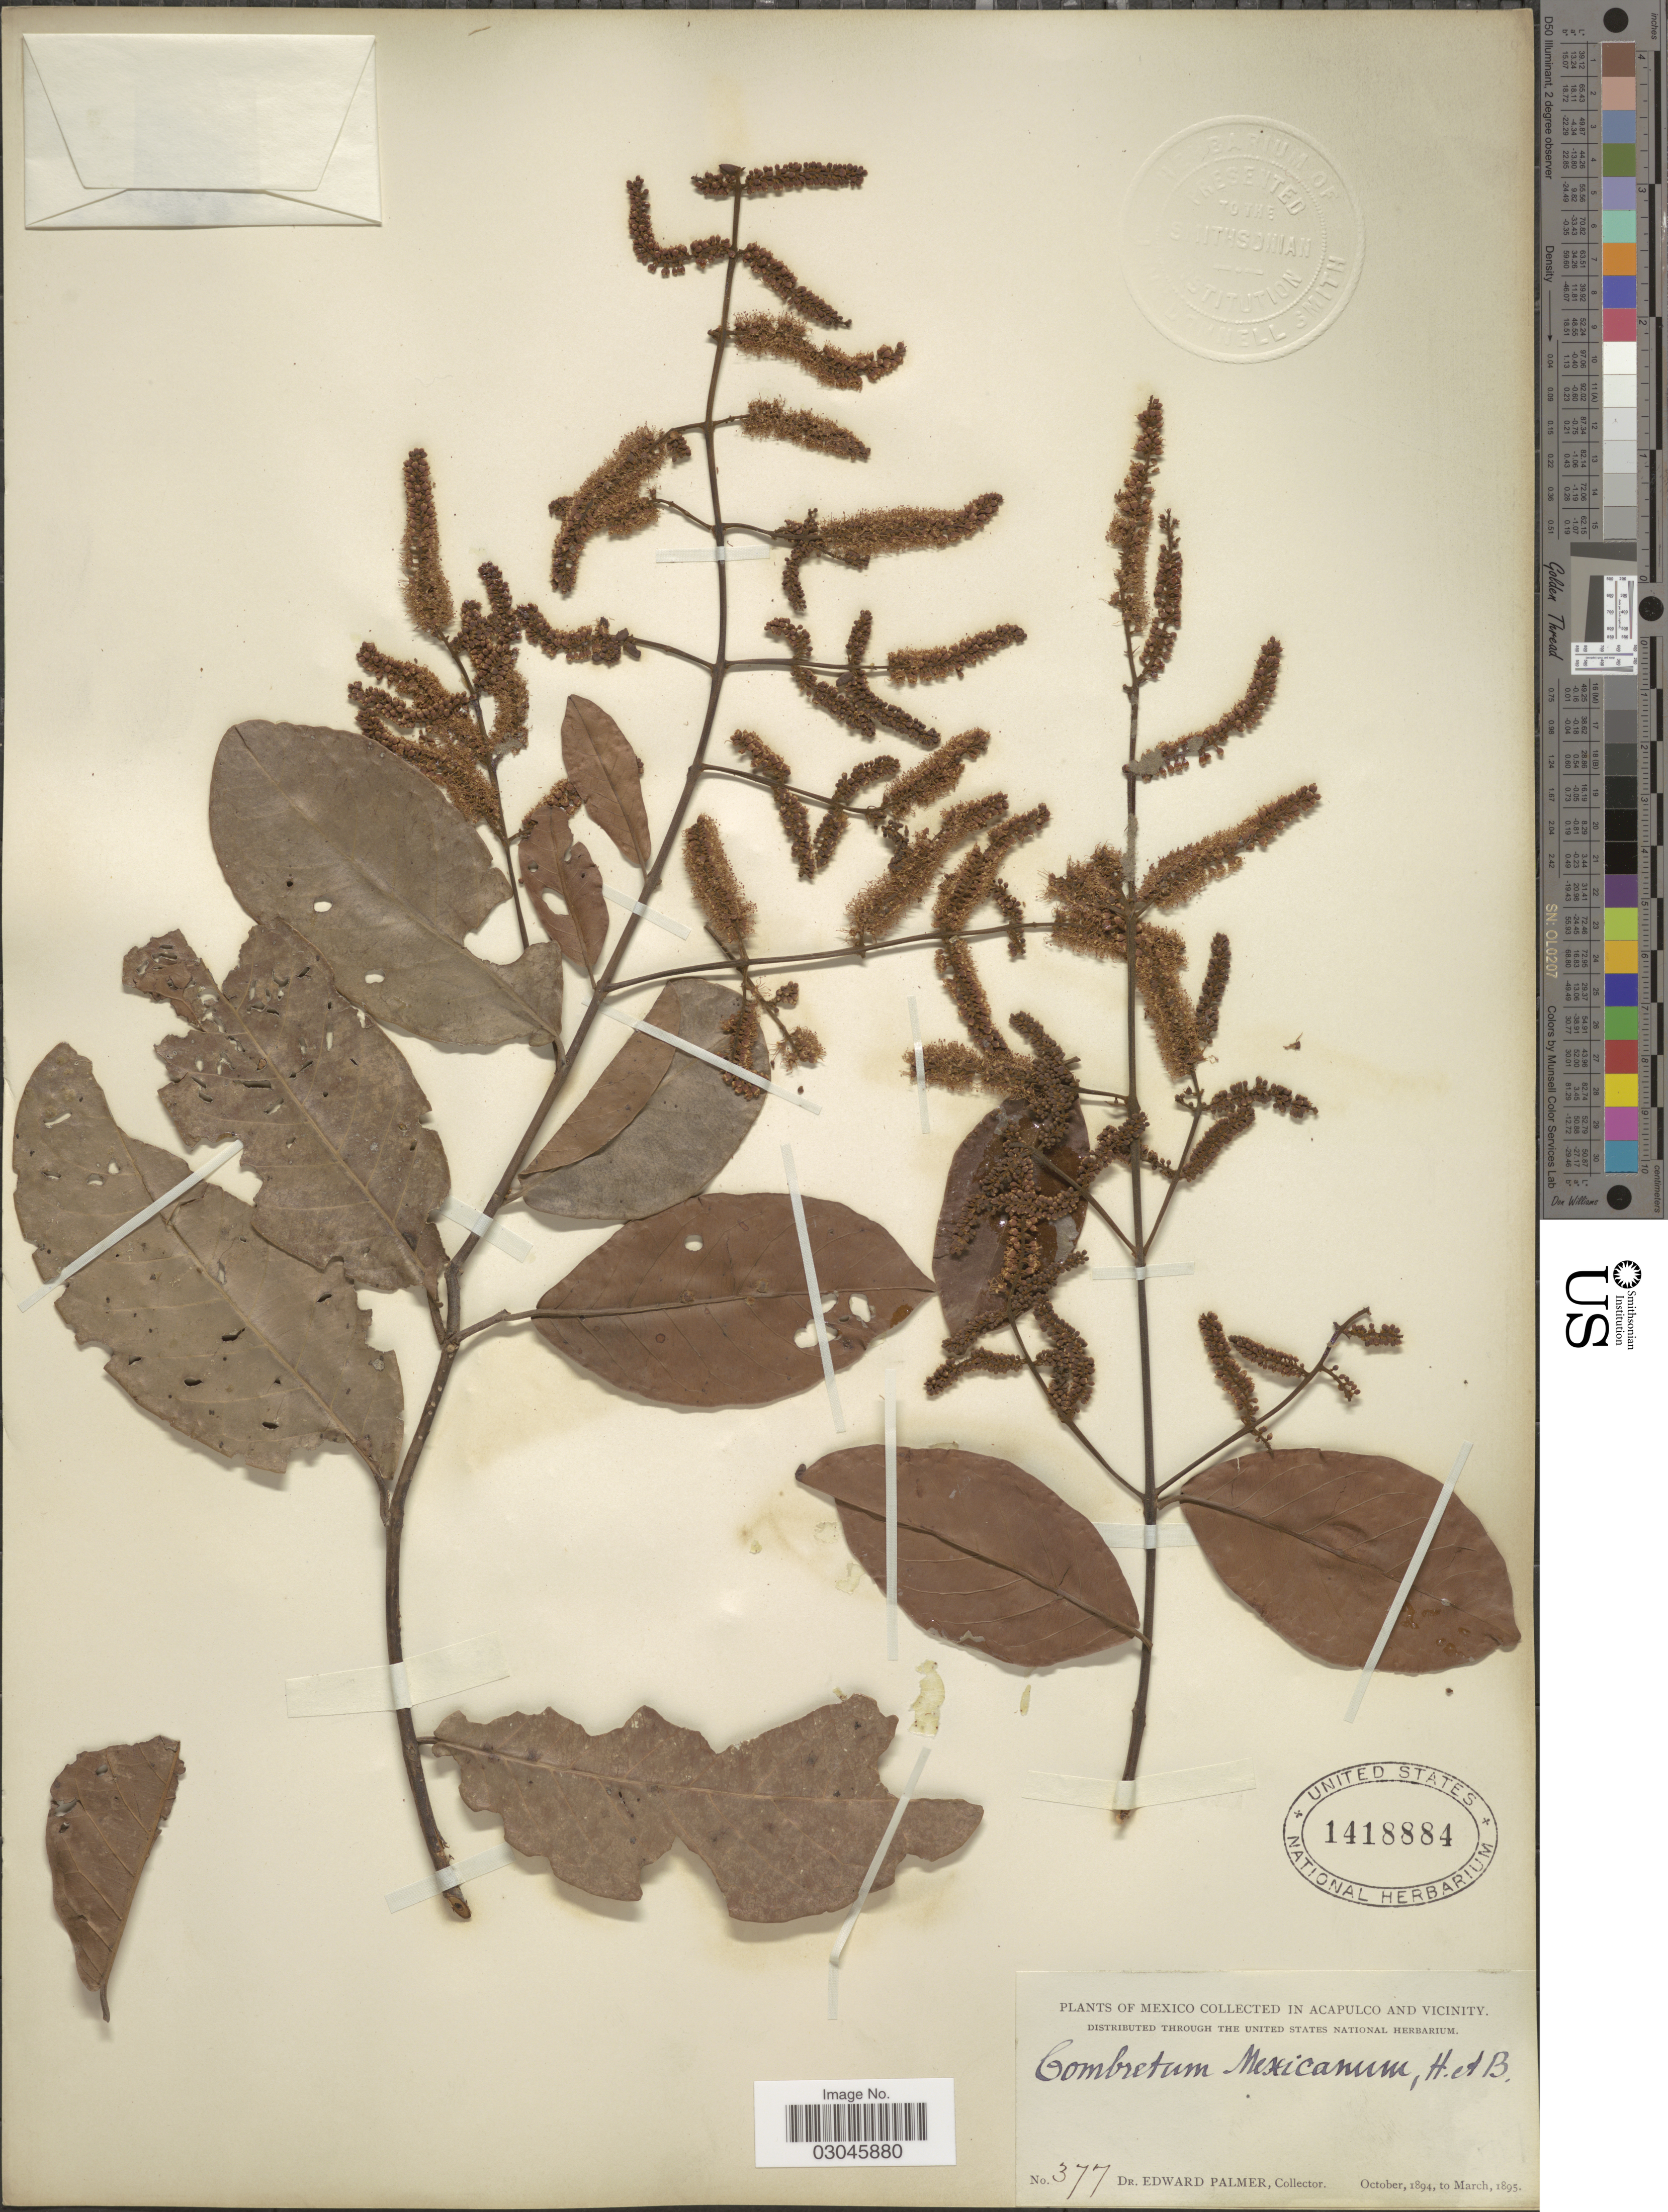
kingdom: Plantae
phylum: Tracheophyta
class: Magnoliopsida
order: Myrtales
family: Combretaceae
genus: Combretum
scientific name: Combretum laxum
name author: Jacq.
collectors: E. Palmer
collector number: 377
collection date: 1894-10/1895-03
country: Mexico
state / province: Guerrero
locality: Collected in Acapulco and vicinity.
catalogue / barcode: US 1418884